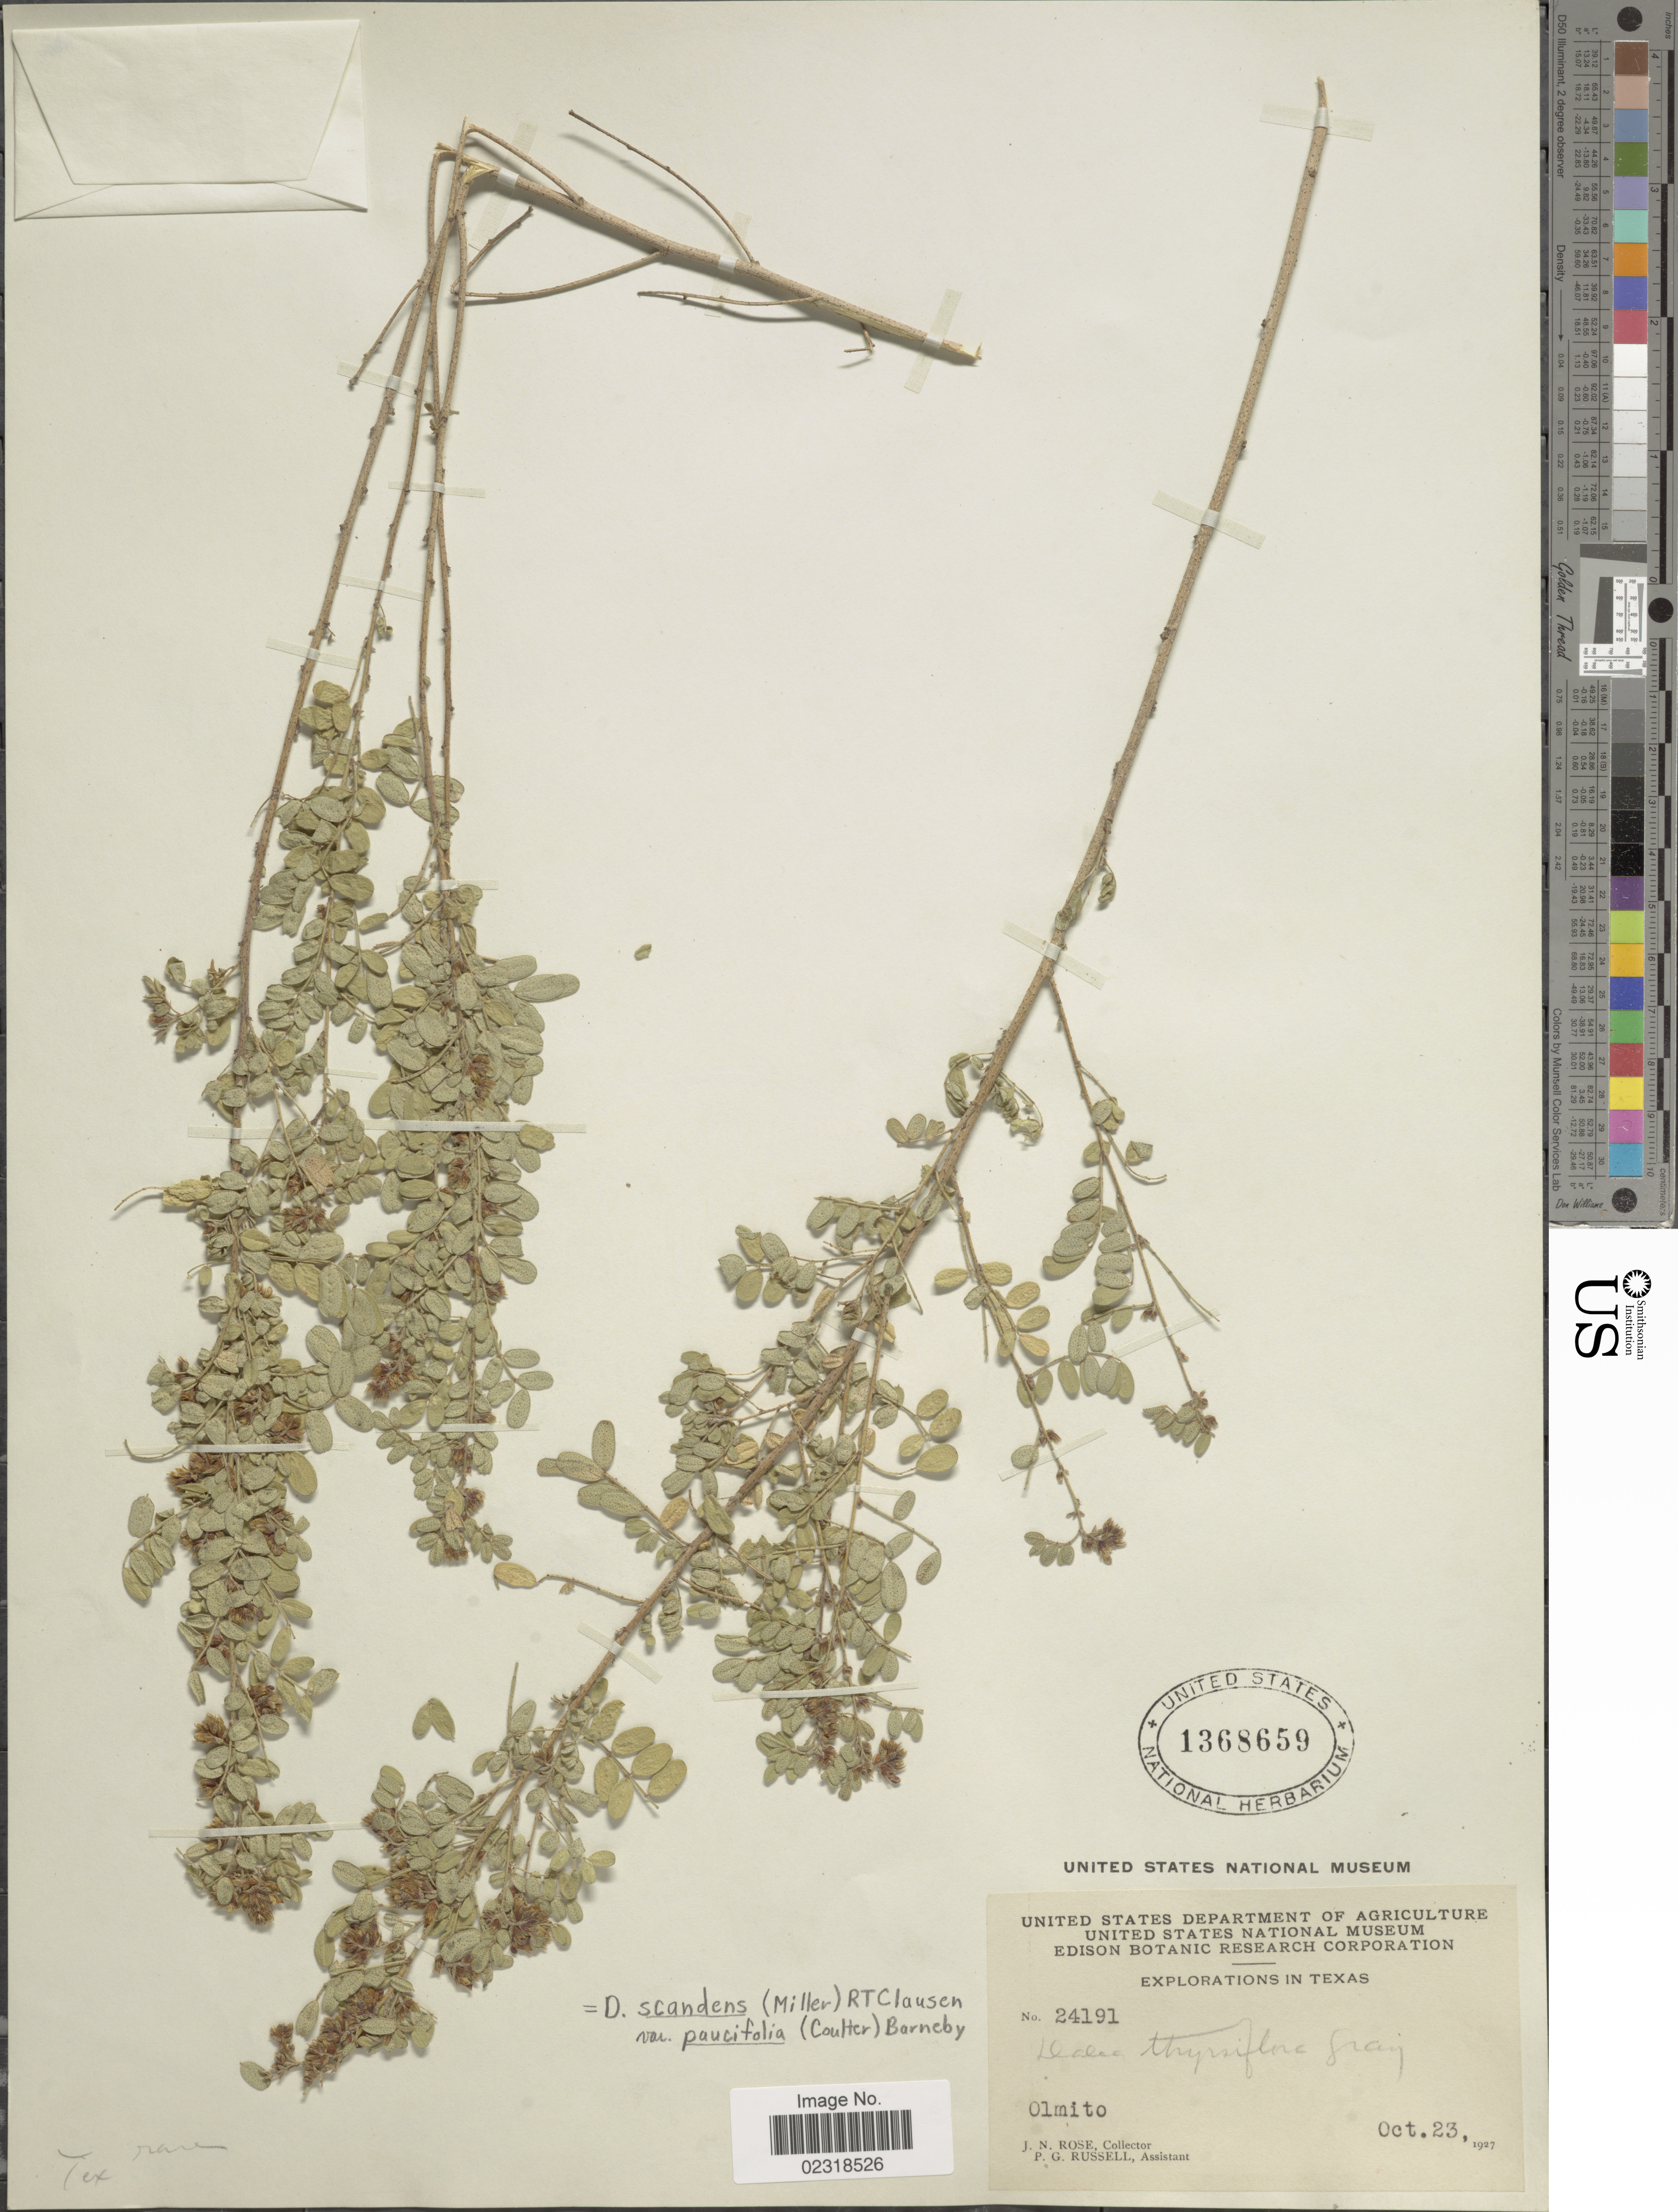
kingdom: Plantae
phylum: Tracheophyta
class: Magnoliopsida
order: Fabales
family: Fabaceae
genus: Dalea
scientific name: Dalea scandens var. paucifolia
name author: (J.M. Coult.) Barneby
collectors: J. N. Rose & P. G. Russell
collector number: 24191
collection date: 1927-10-23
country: United States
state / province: Texas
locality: Olmito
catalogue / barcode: US 1368659